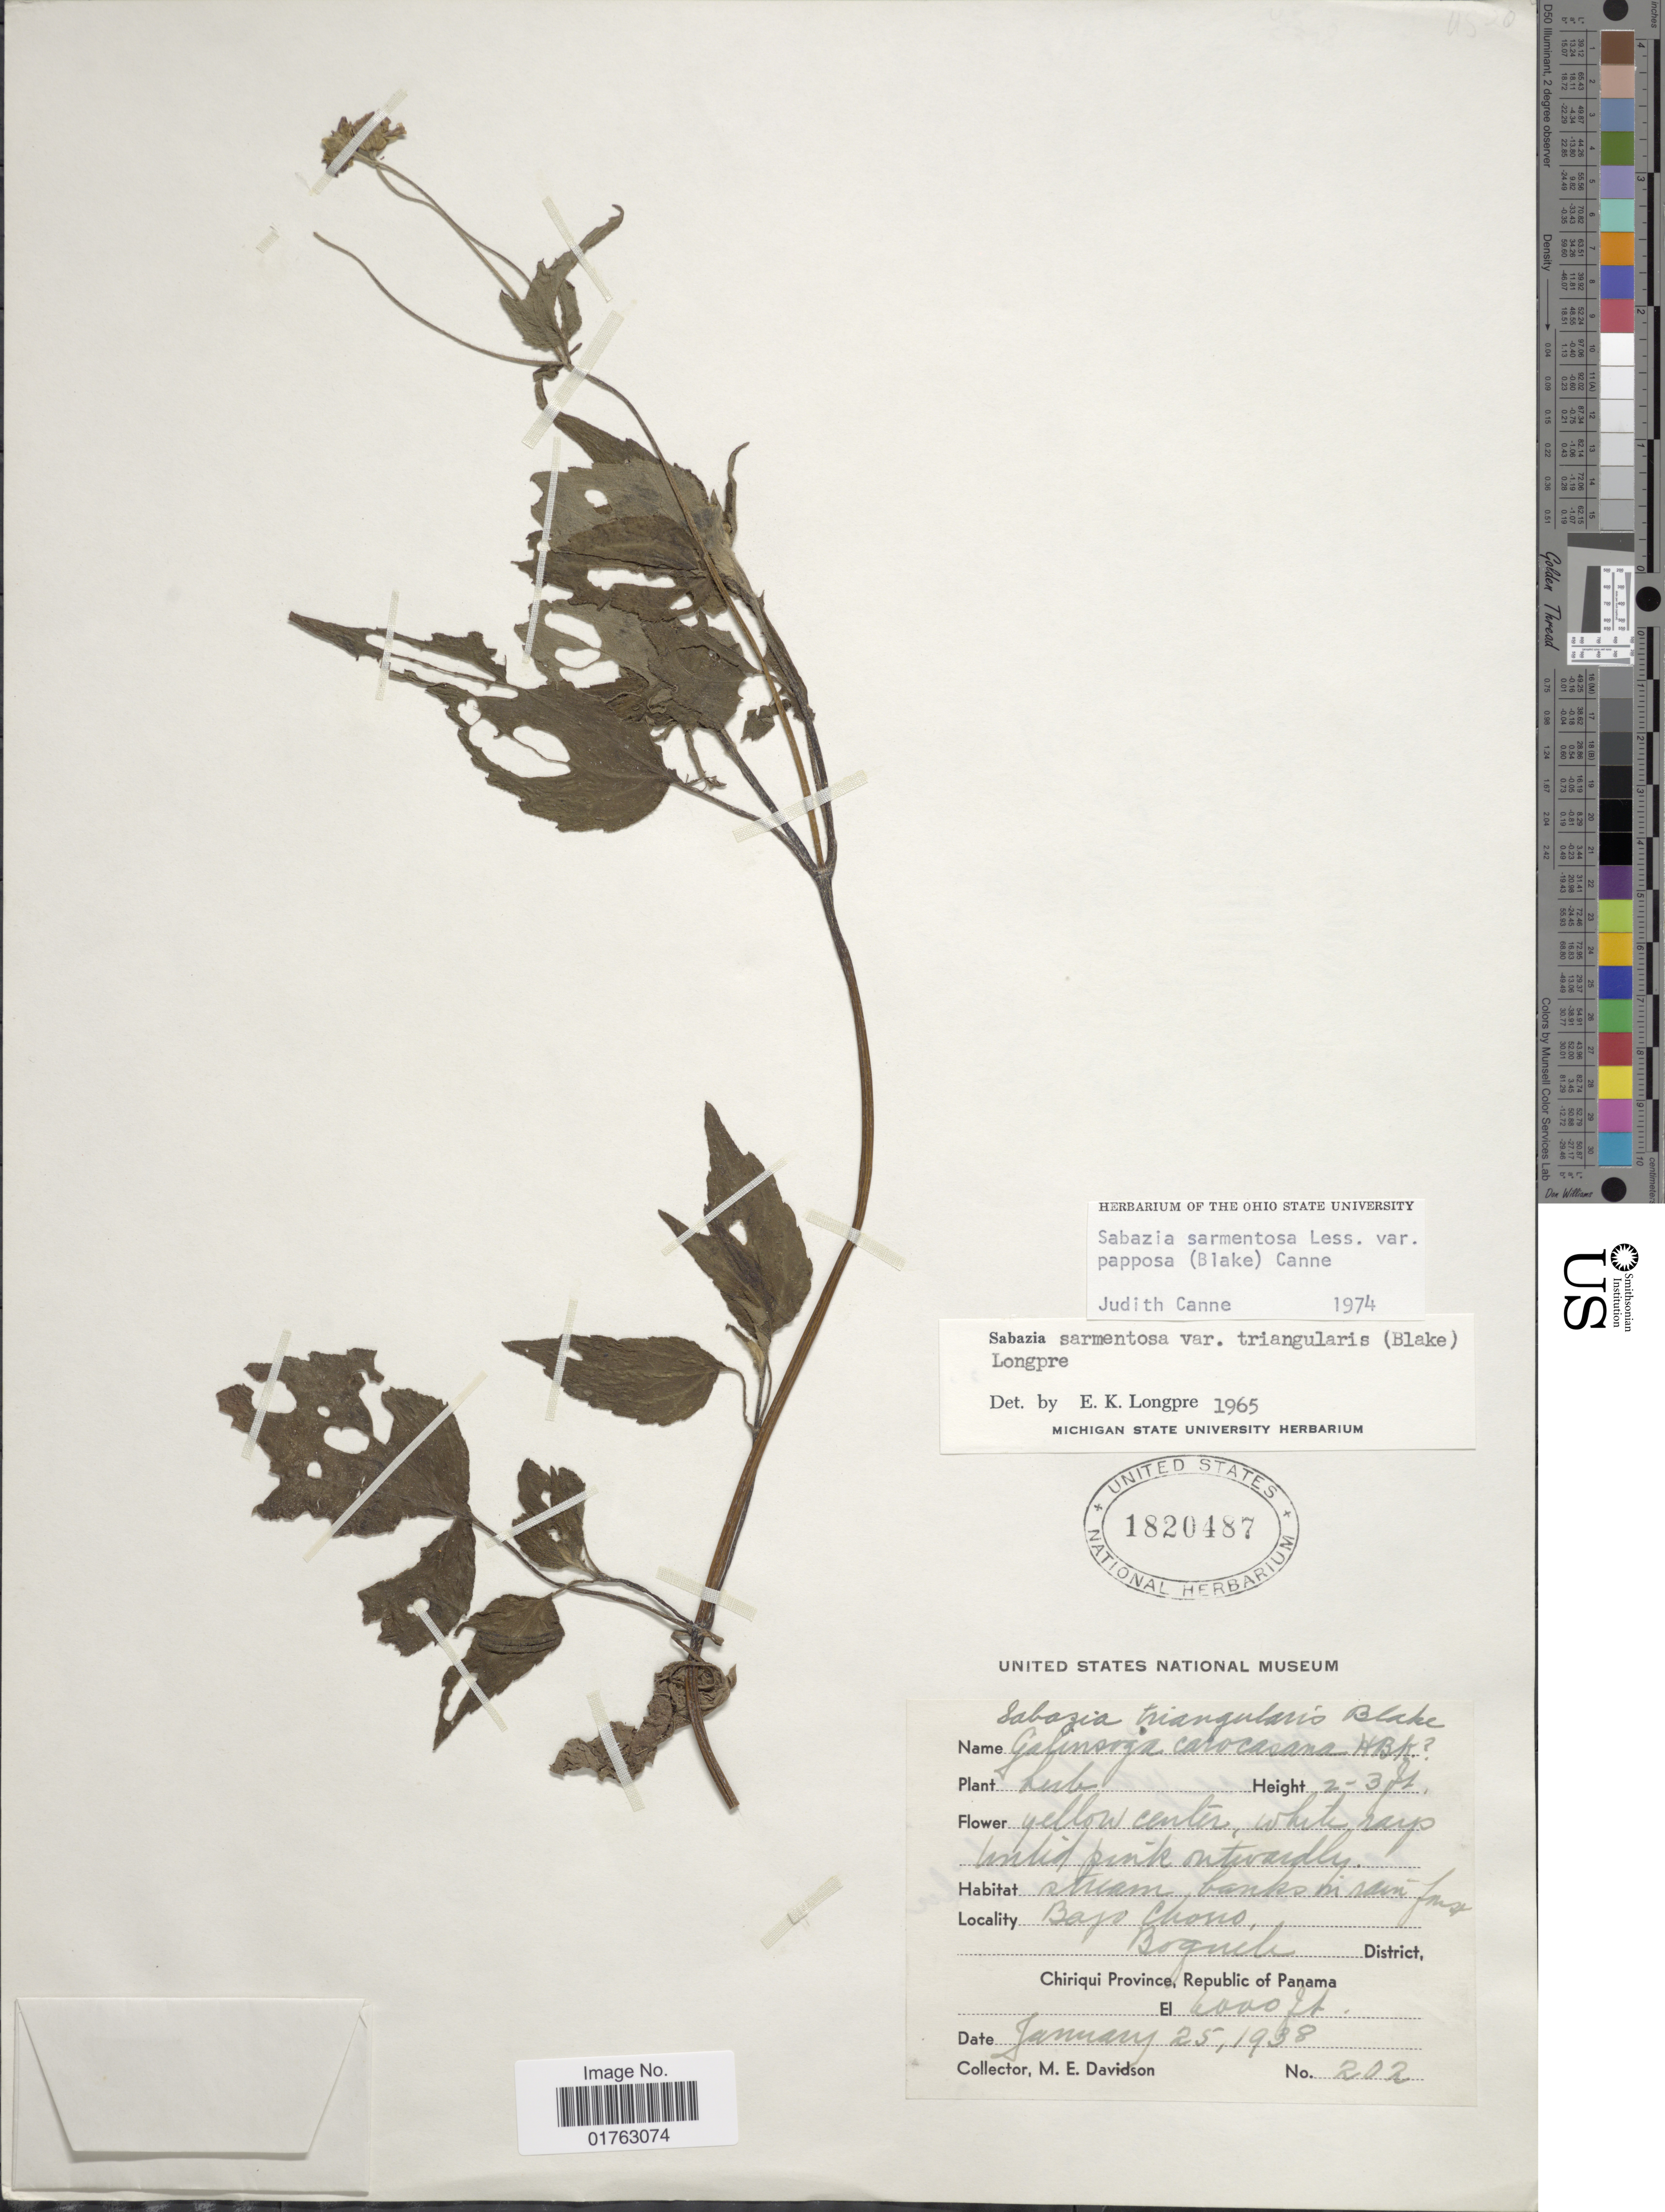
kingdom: Plantae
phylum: Tracheophyta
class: Magnoliopsida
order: Asterales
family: Asteraceae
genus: Sabazia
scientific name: Sabazia sarmentosa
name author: Less.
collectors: M. E. Davidson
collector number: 202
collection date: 1938-01-25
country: Panama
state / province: Chiriqui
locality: Bajo Chano, Boquete District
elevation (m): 1219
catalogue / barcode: US 1820487